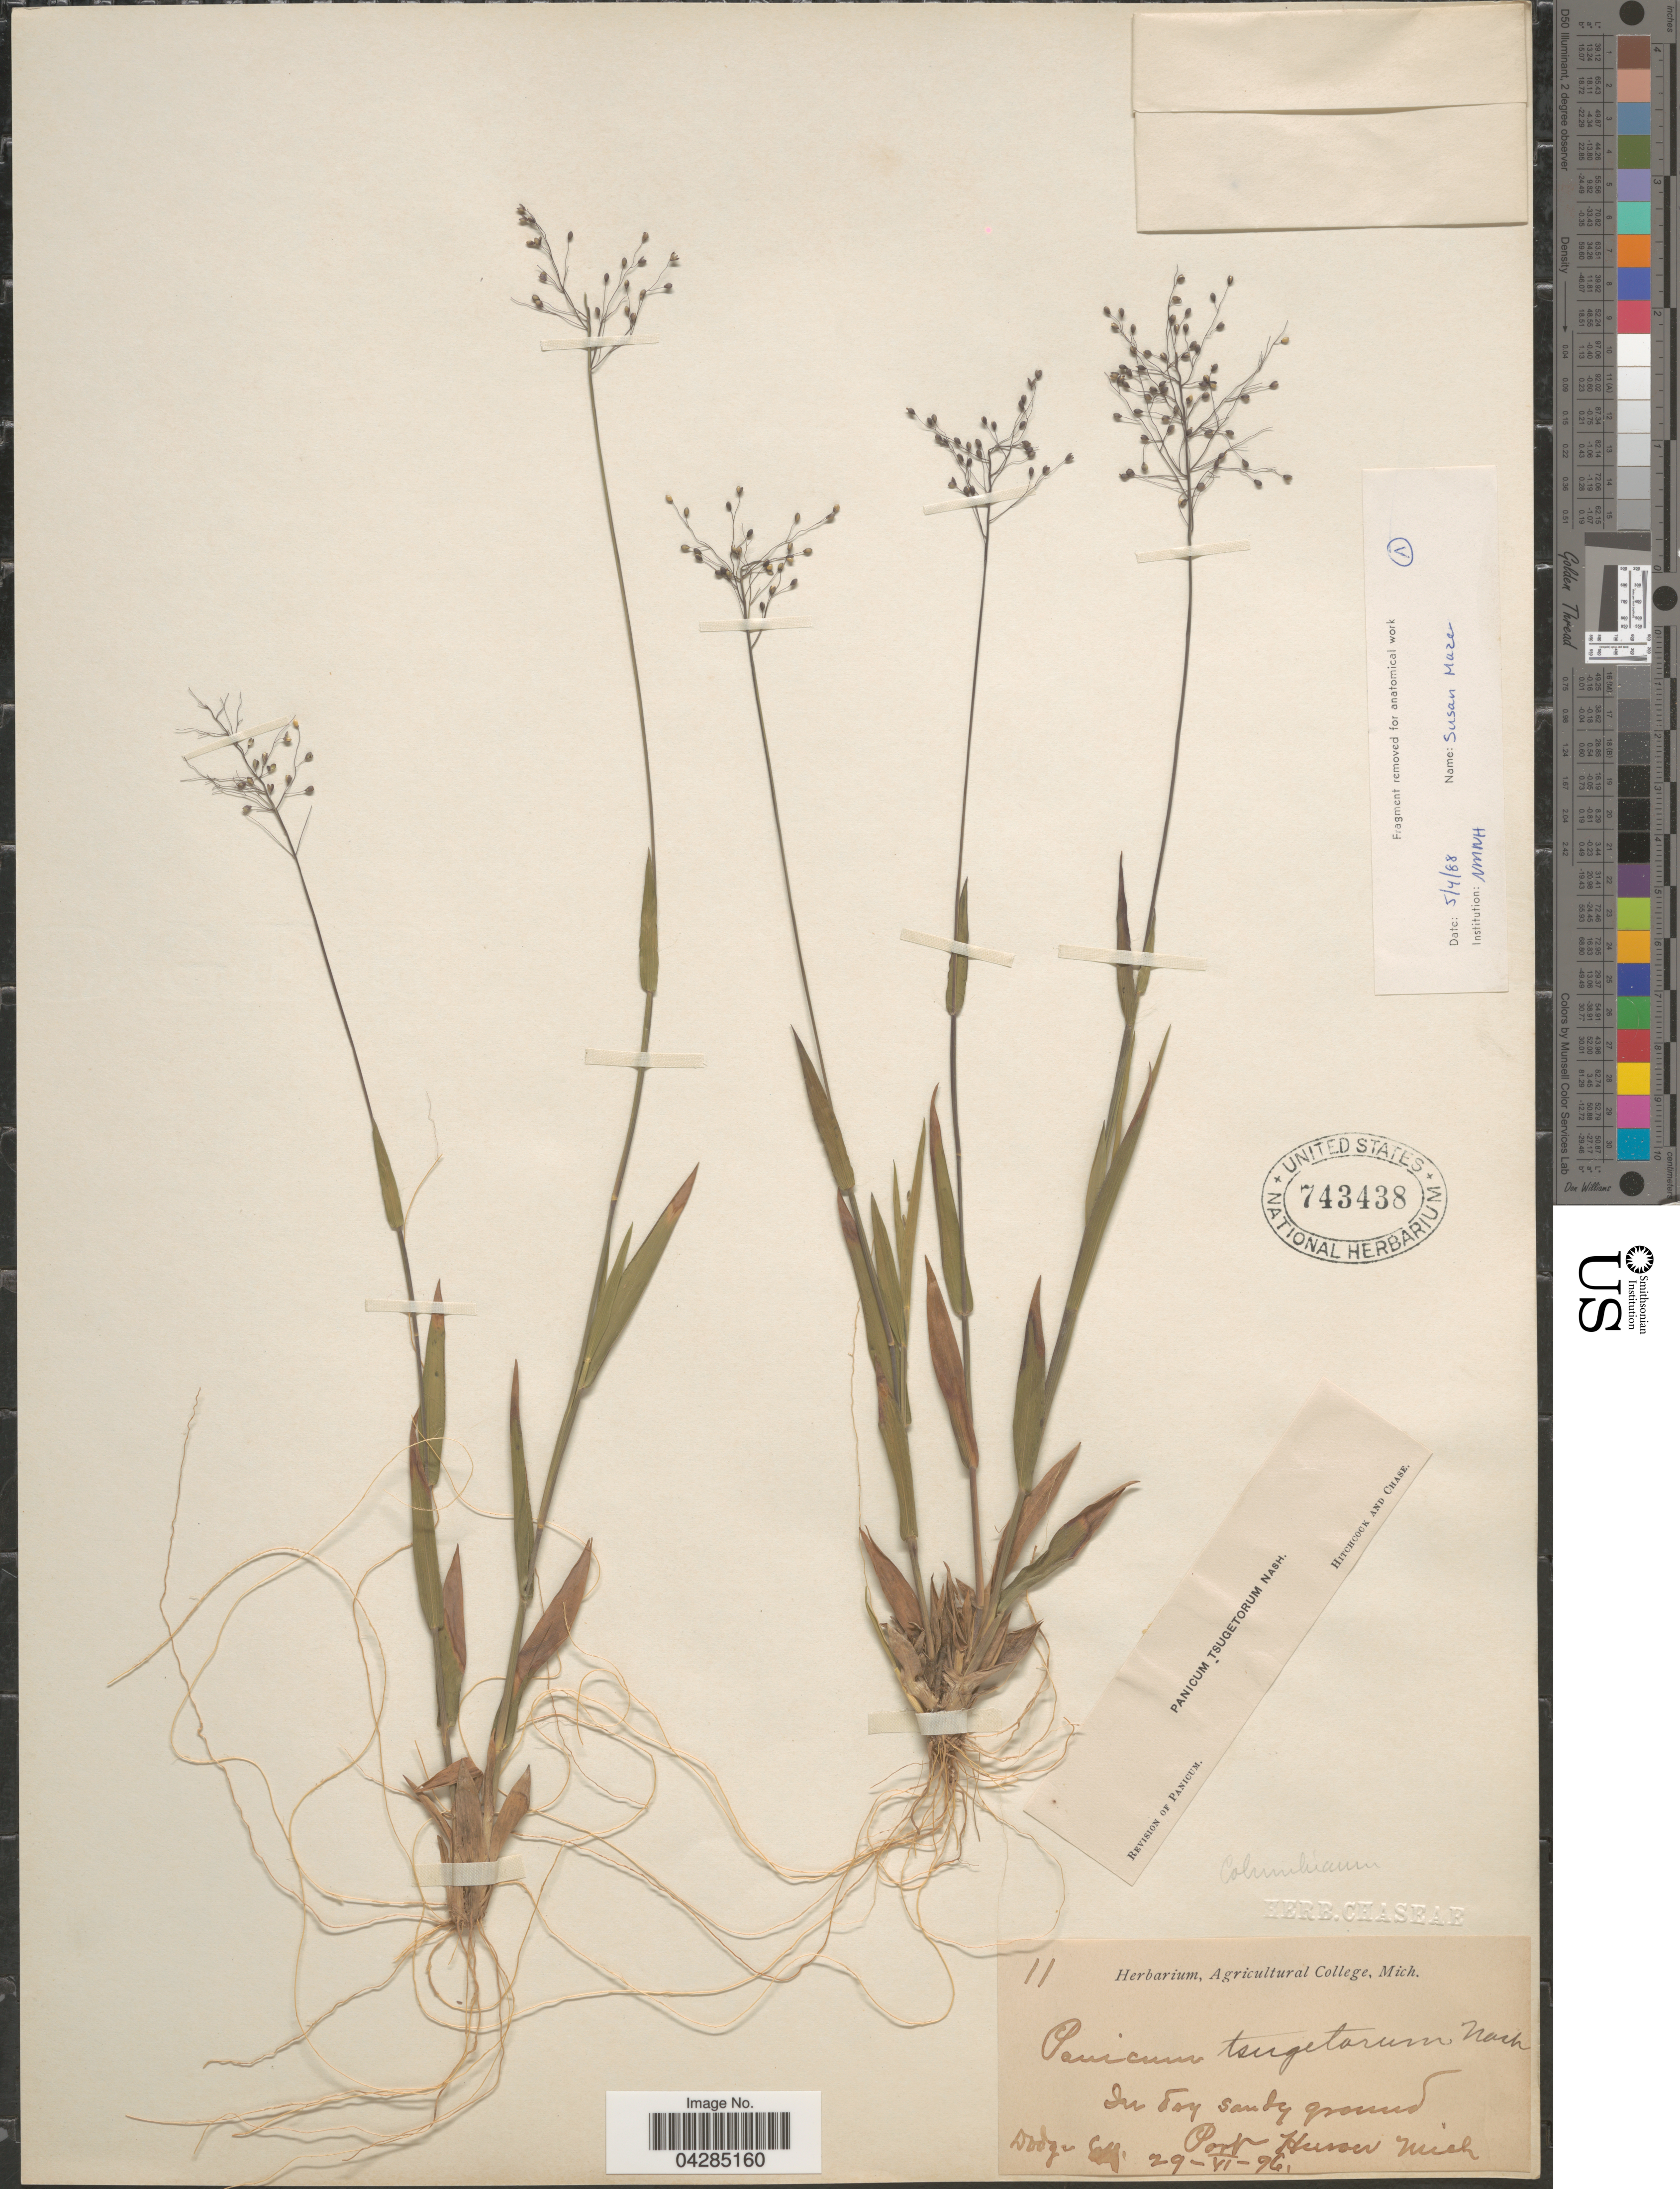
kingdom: Plantae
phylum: Tracheophyta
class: Liliopsida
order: Poales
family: Poaceae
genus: Dichanthelium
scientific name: Dichanthelium portoricense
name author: (Desv. ex Ham.) B.F. Hansen & Wunderlin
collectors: -. Dodge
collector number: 11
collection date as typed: Transcribed d/m/y: 29/6/96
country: United States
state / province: Michigan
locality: Port Huron Mich.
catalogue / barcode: US 743438